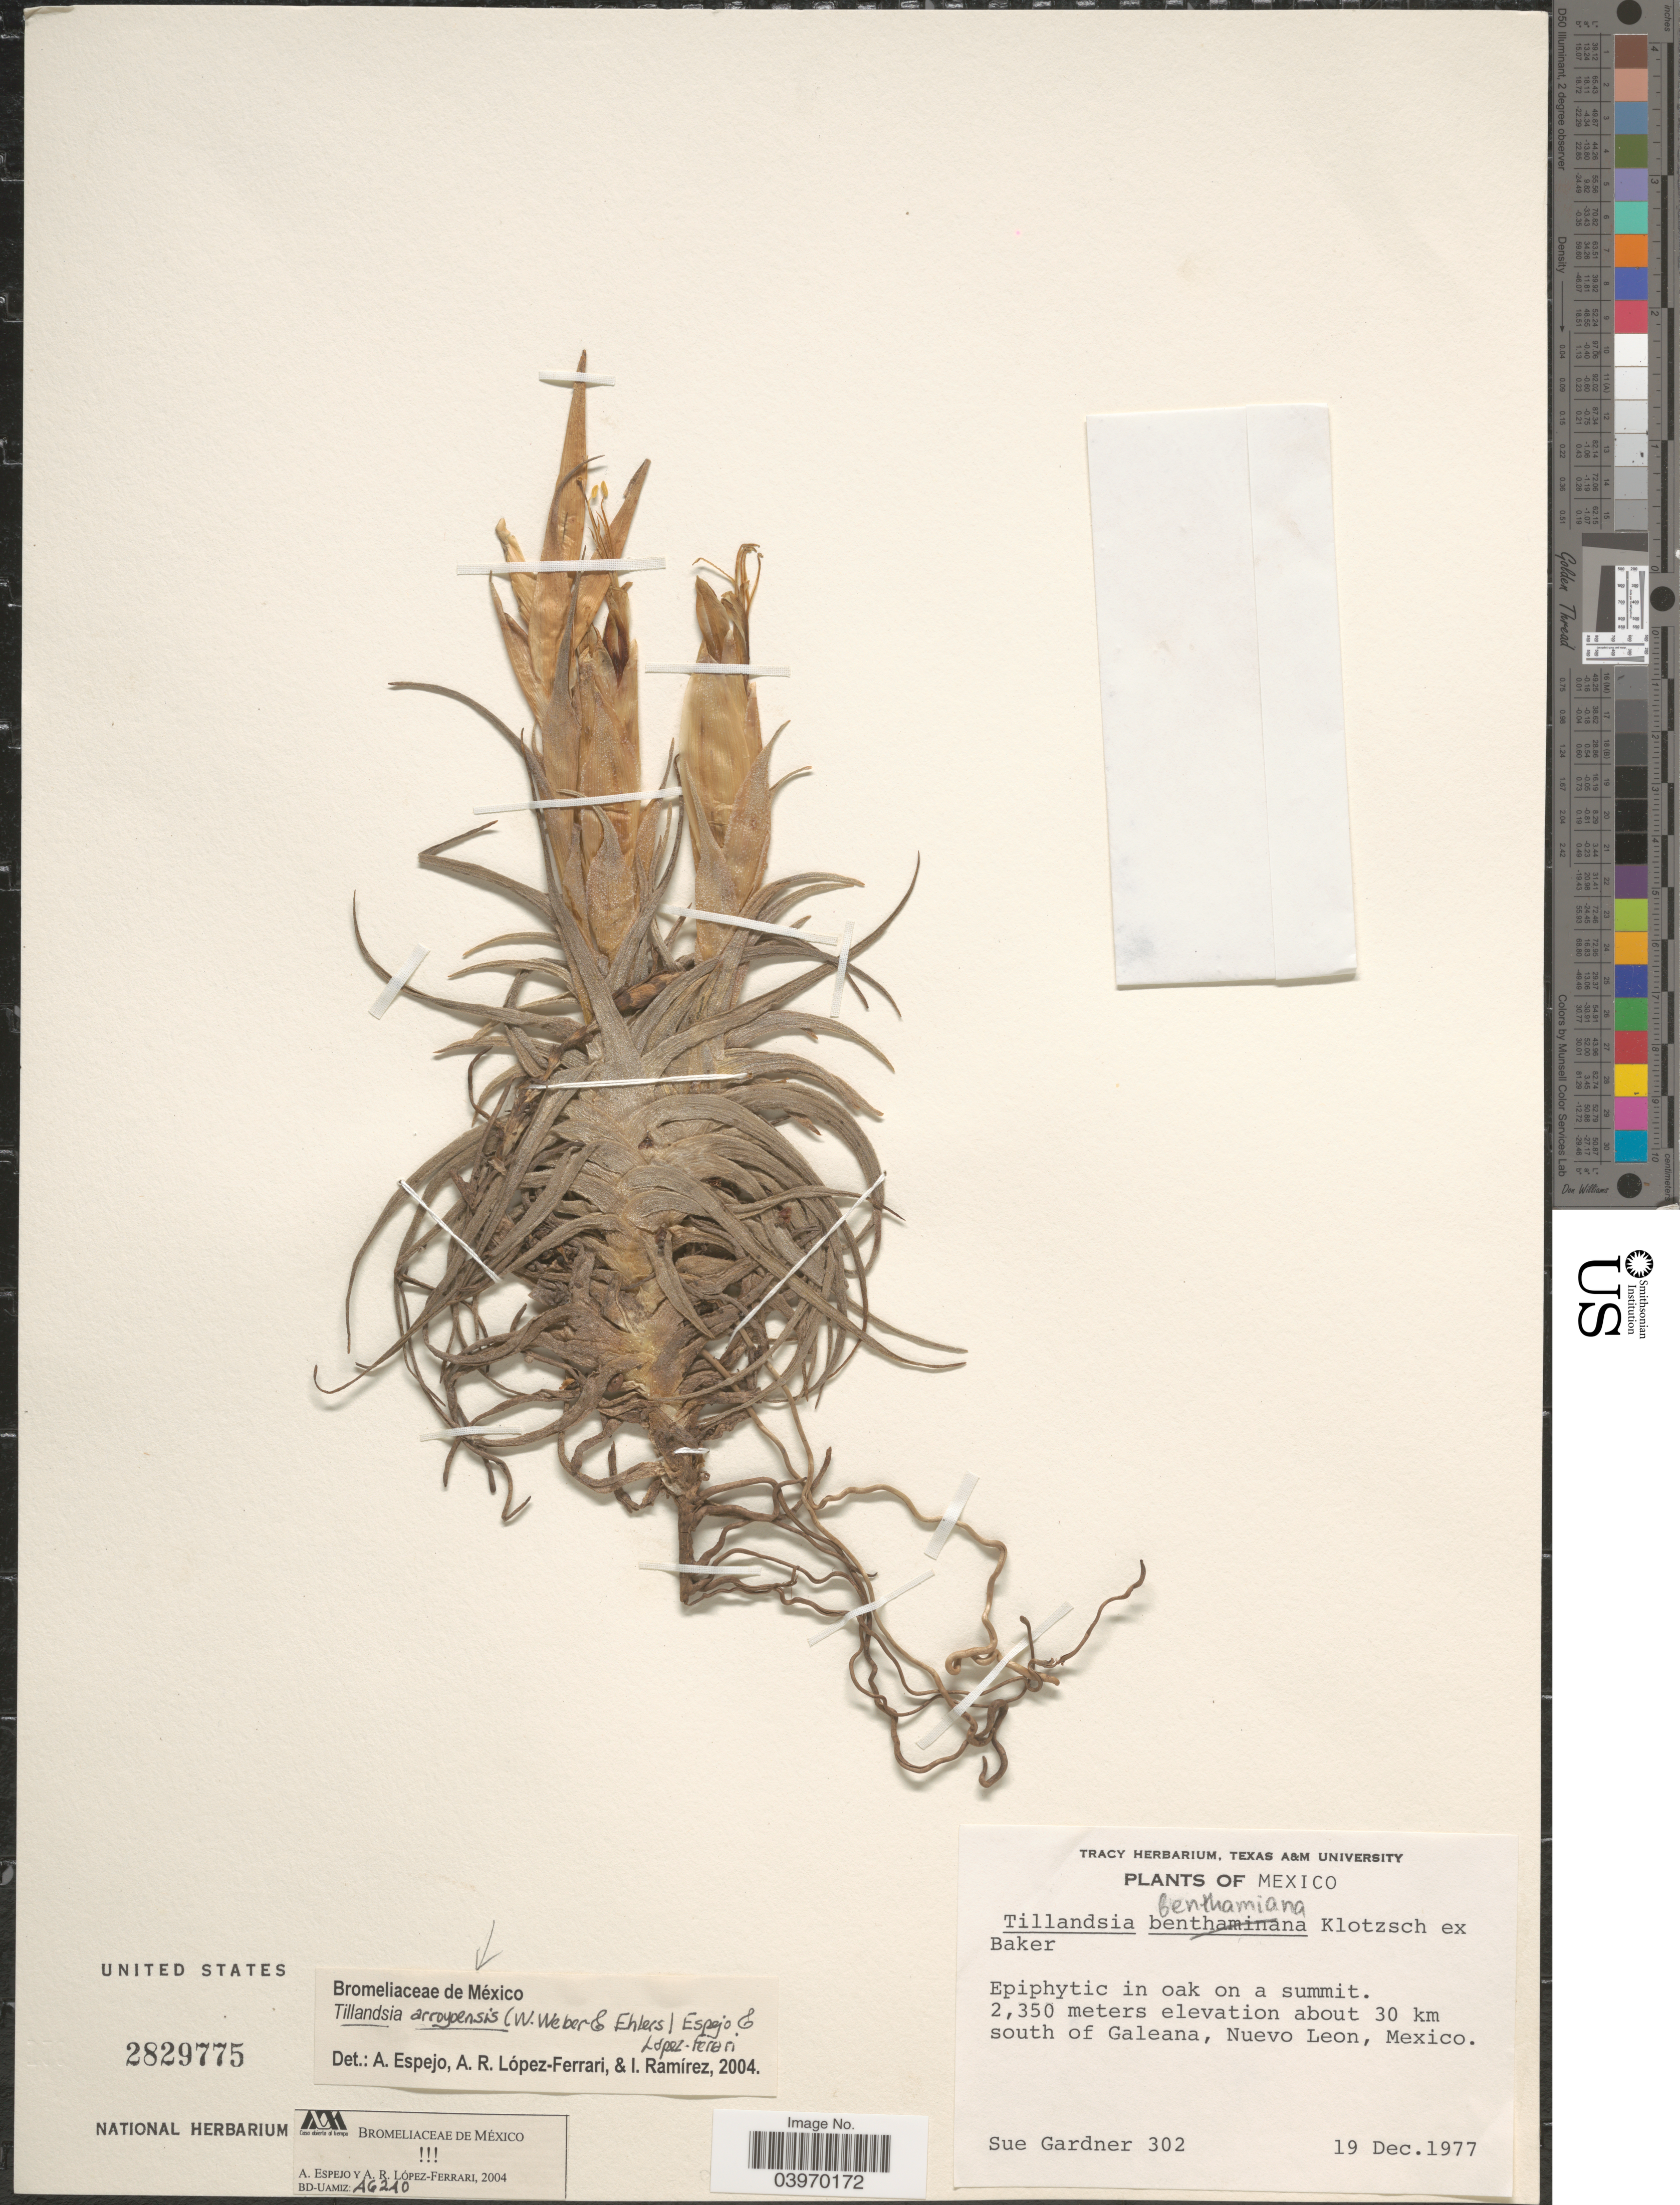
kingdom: Plantae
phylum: Tracheophyta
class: Liliopsida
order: Poales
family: Bromeliaceae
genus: Tillandsia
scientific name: Tillandsia arroyoensis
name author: (W. Weber & Ehlers) Espejo & López-Ferr.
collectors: S. Gardner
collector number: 302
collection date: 1977-12-19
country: Mexico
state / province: Nuevo León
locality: About 30 km south of Galeana.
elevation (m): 2350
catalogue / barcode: US 2829775